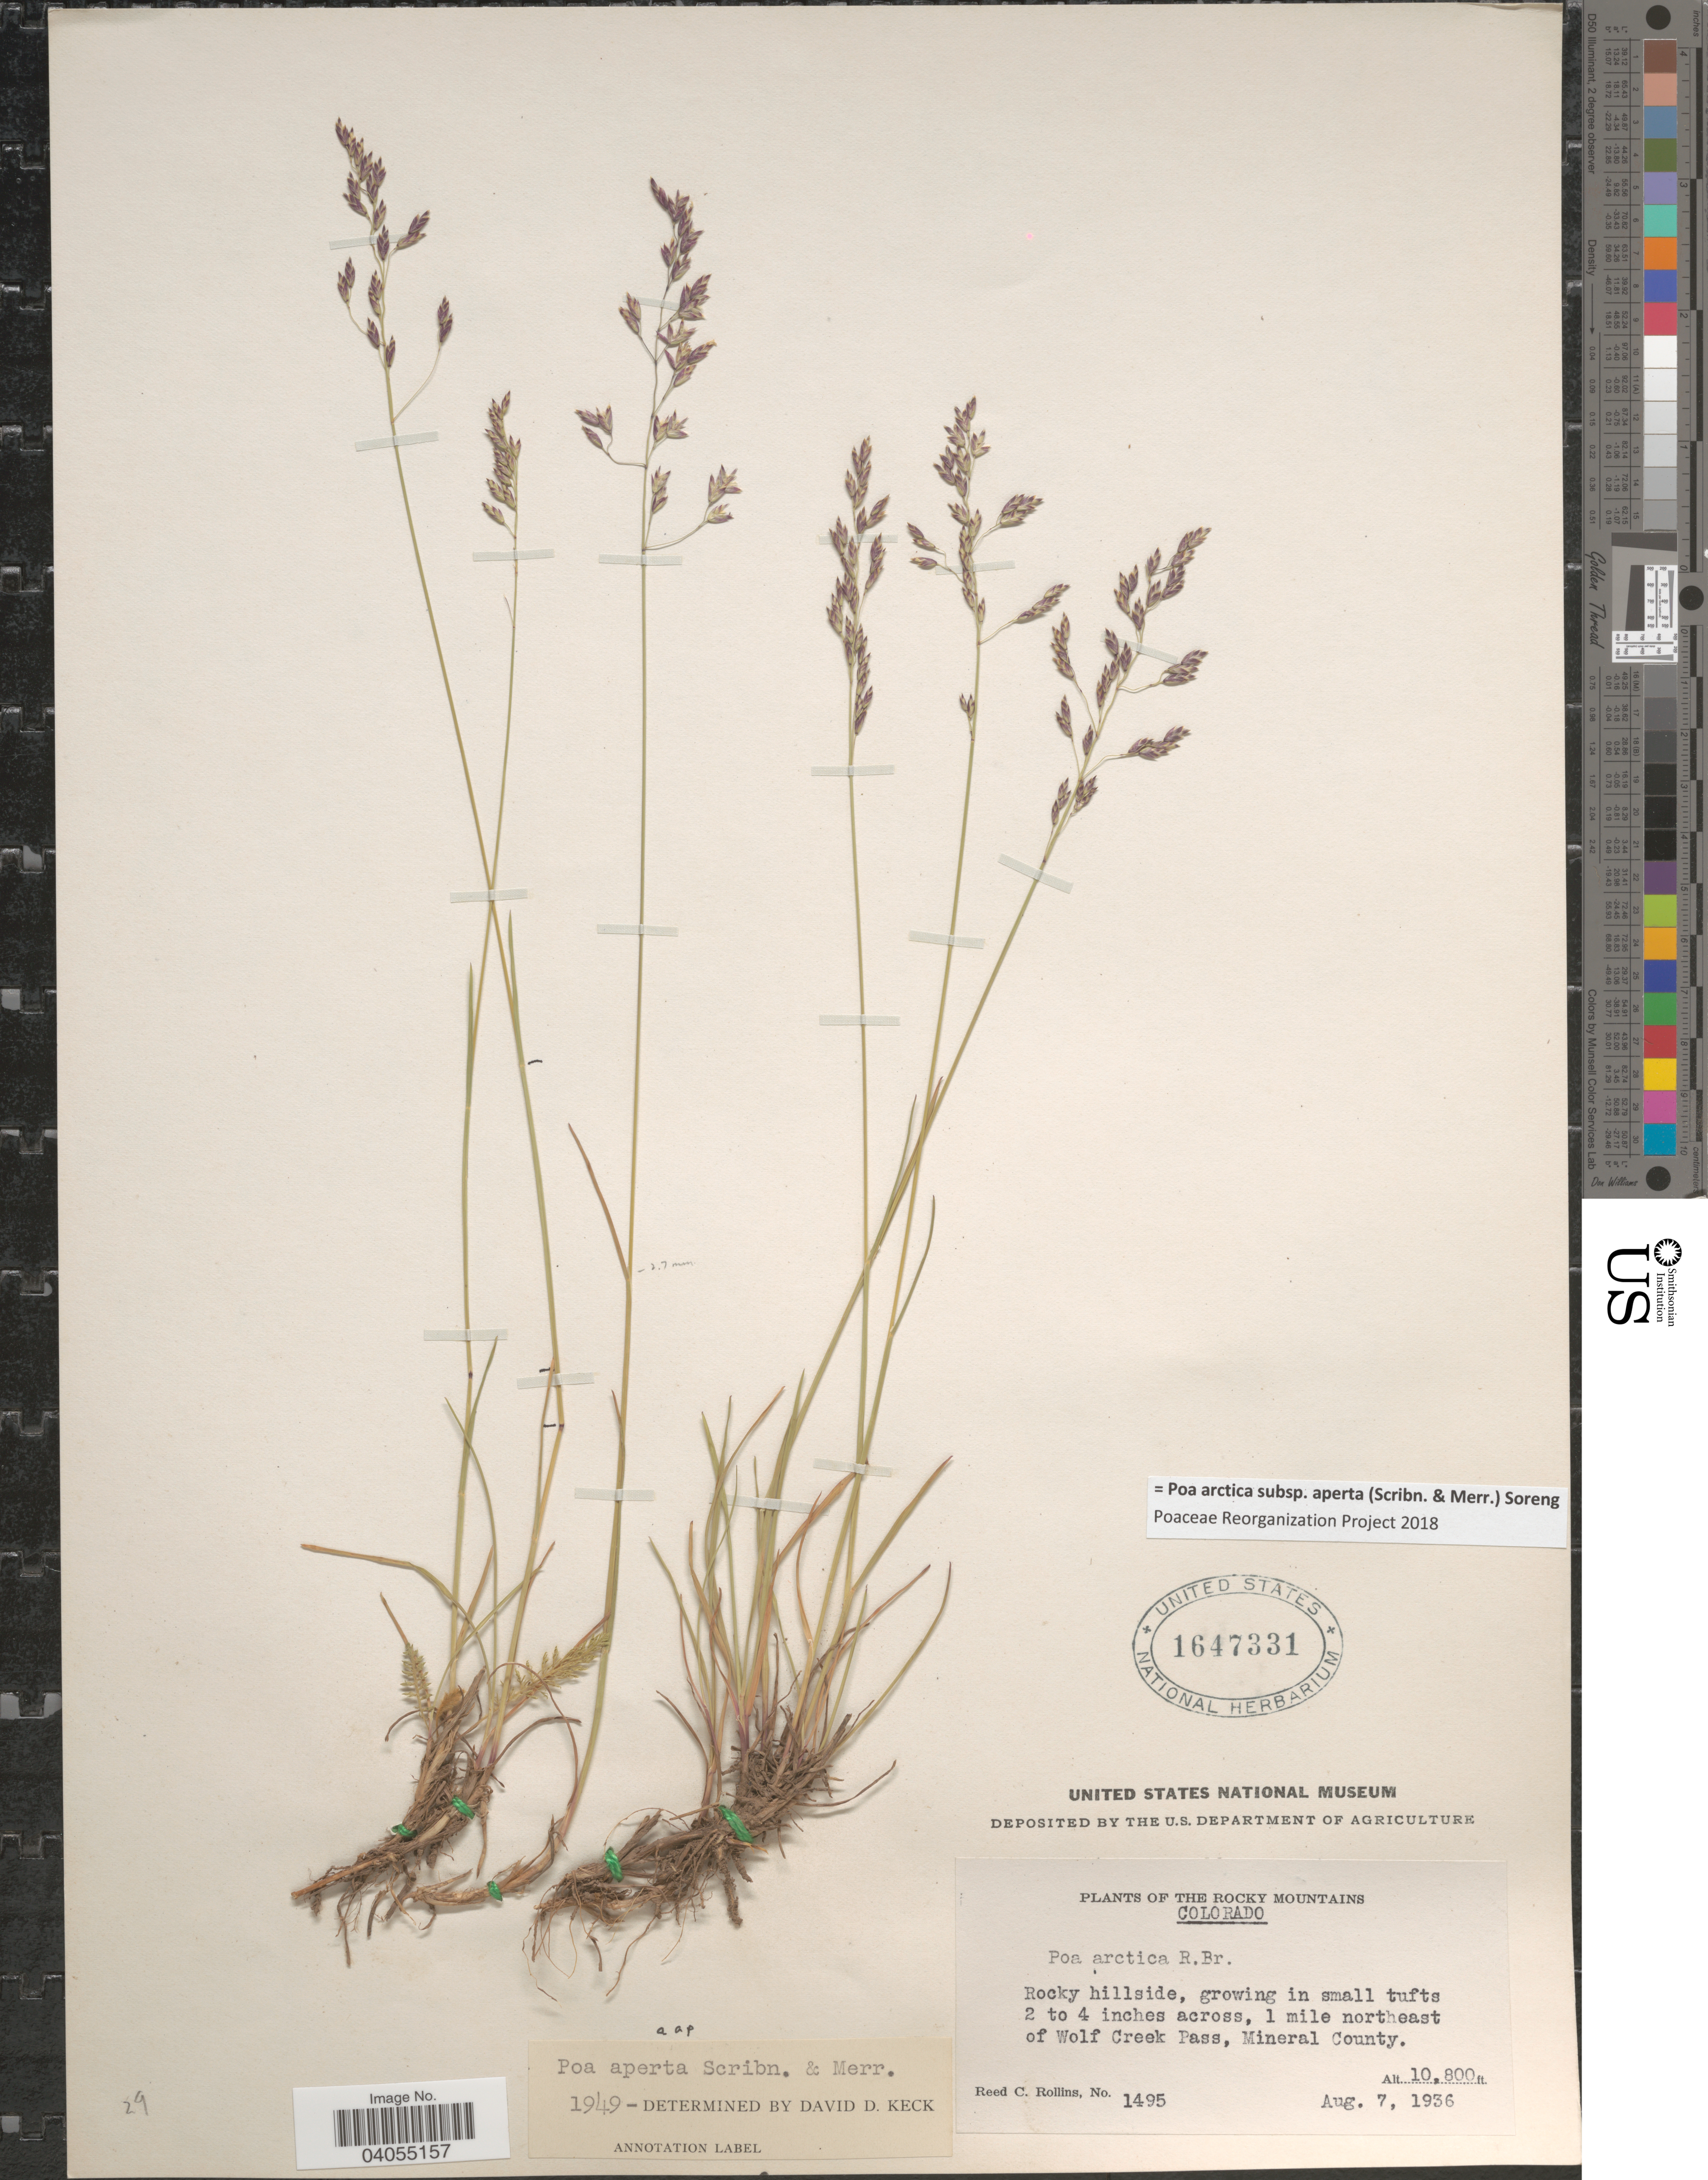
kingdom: Plantae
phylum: Tracheophyta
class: Liliopsida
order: Poales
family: Poaceae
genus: Poa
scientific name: Poa arctica subsp. aperta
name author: (Scribn. & Merr.) Soreng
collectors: R. C. Rollins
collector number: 1495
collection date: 1936-08-07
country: United States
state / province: Colorado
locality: Rocky Mountains. 1 miles northeast of Wolf Creek Pass, Mineral County.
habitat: rocky hillside, grown in small tufts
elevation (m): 3292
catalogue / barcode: US 1647331